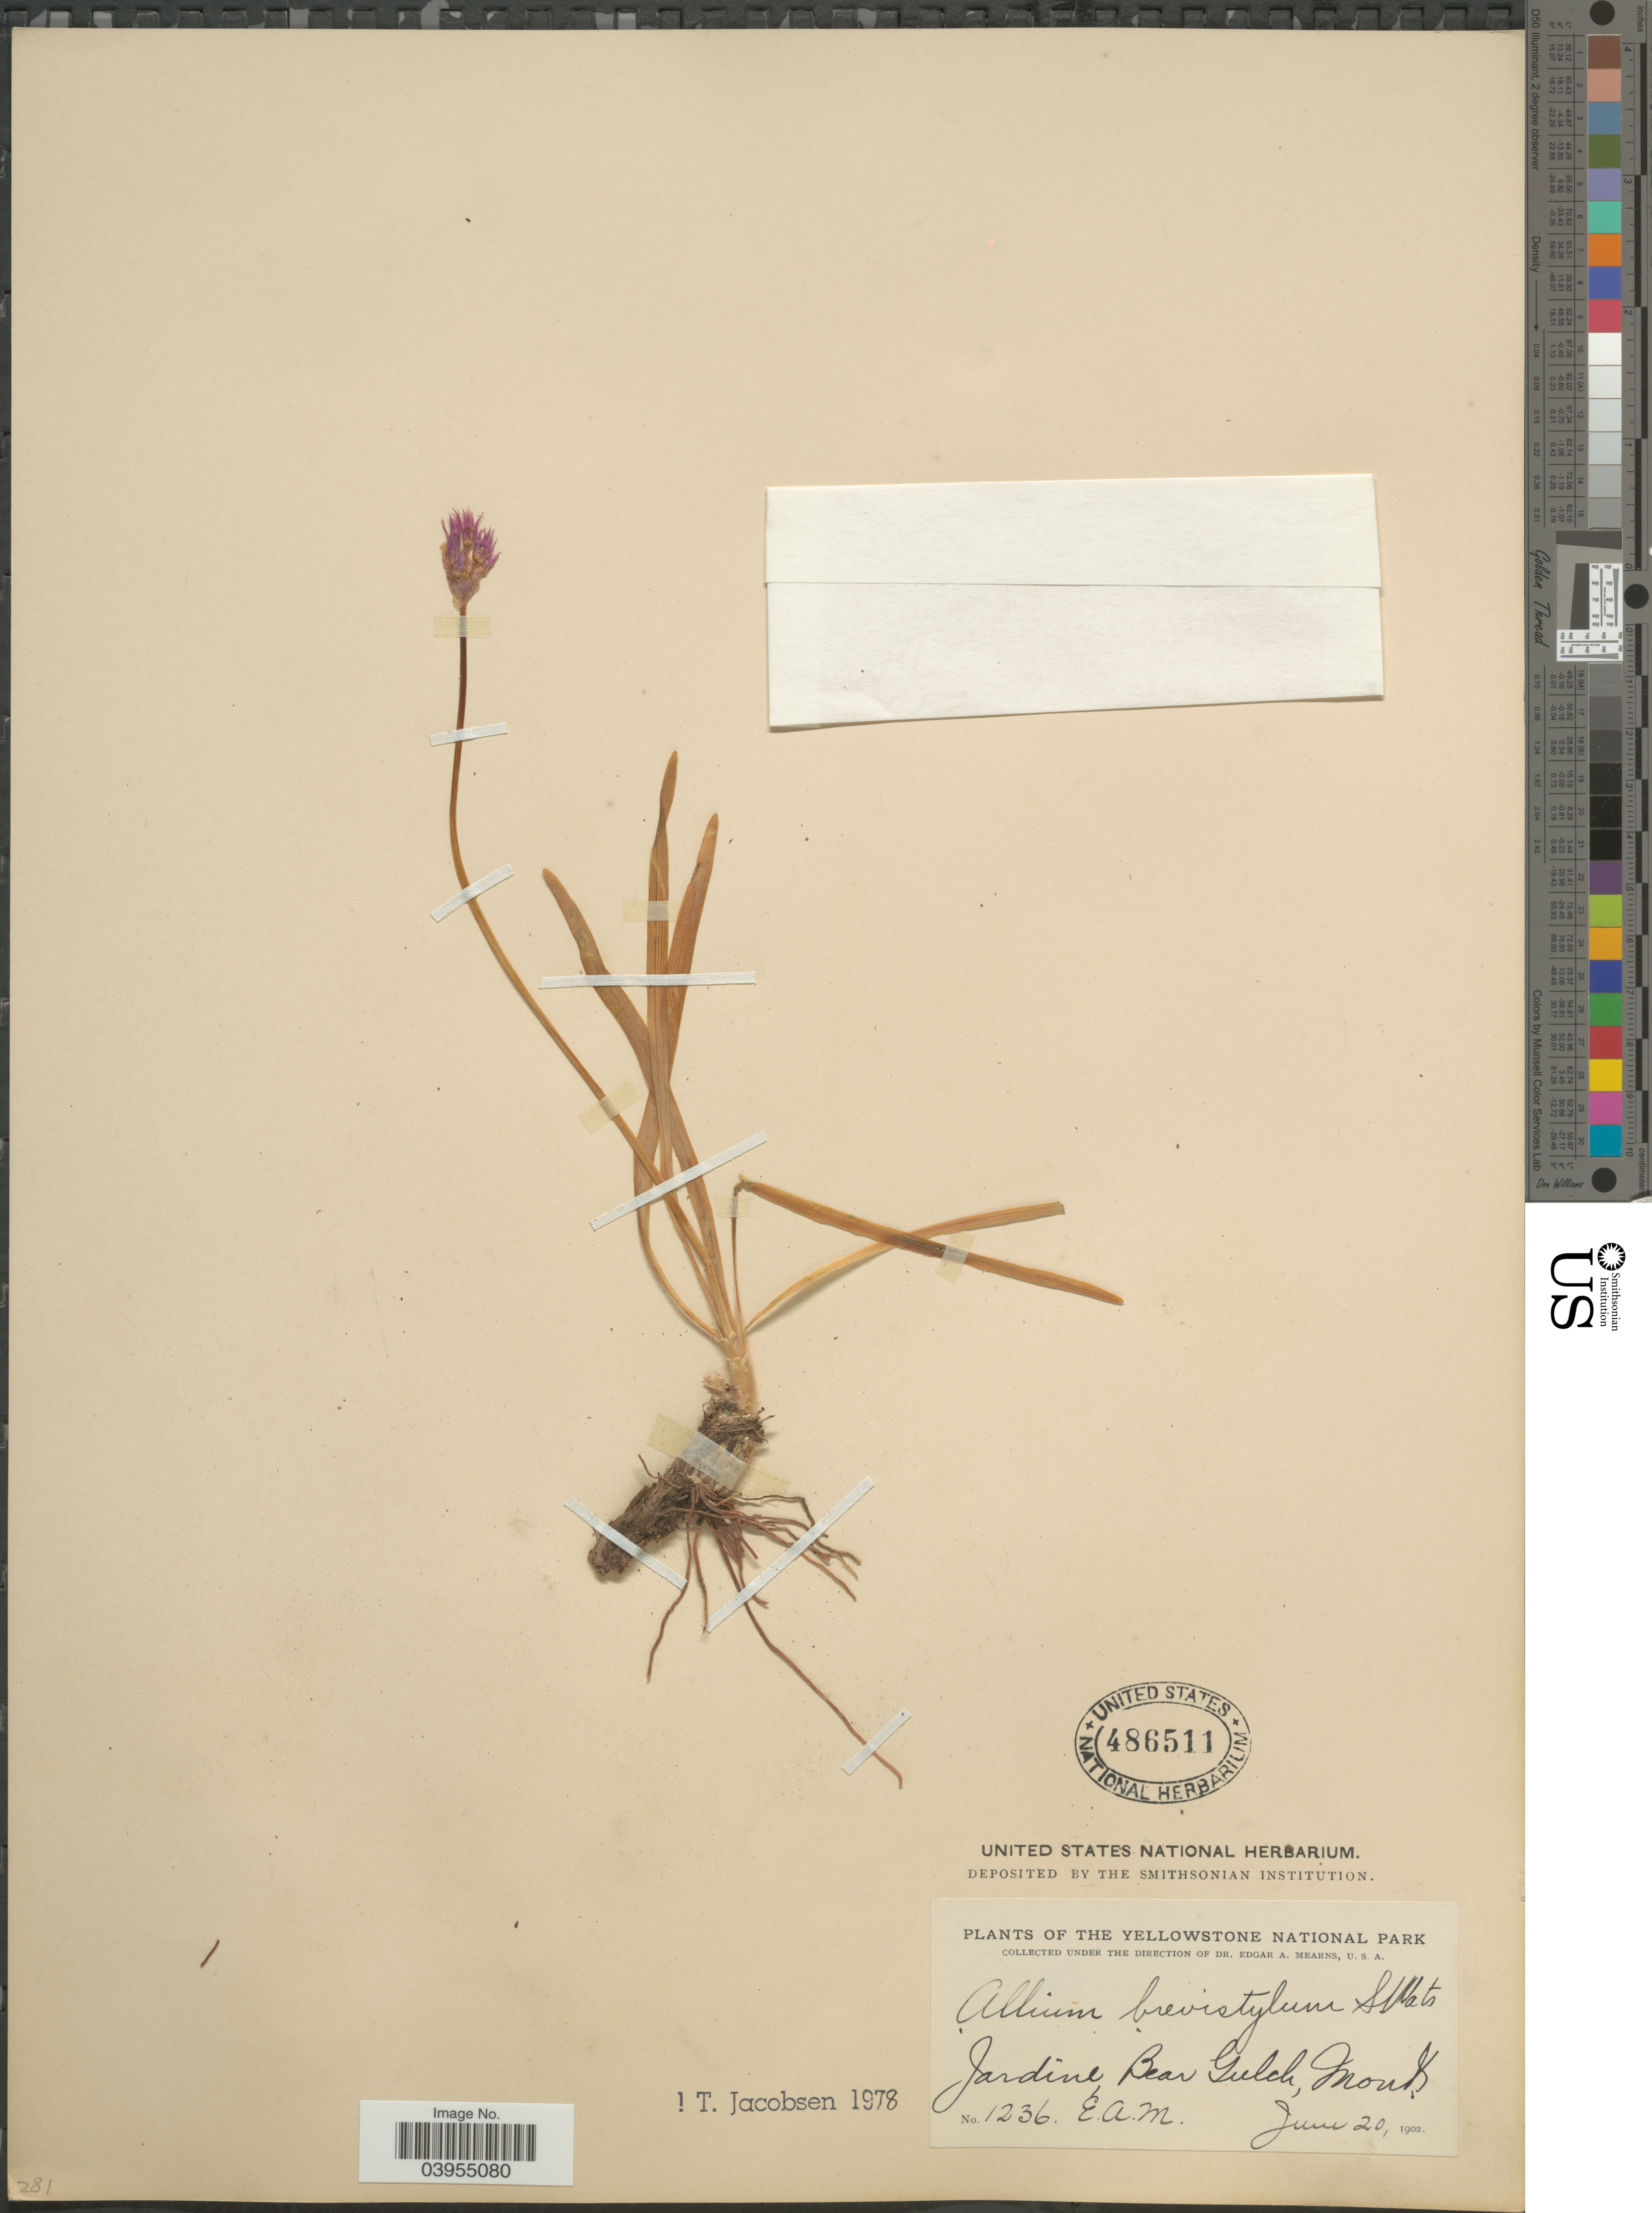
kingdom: Plantae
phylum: Tracheophyta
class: Liliopsida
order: Asparagales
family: Amaryllidaceae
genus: Allium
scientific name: Allium brevistylum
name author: S. Watson in C. King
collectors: E. A. Mearns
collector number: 1236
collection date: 1902-06-20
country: United States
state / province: Montana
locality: The Yellowstone National Park. Jardine, Bear Gulch.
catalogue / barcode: US 486511